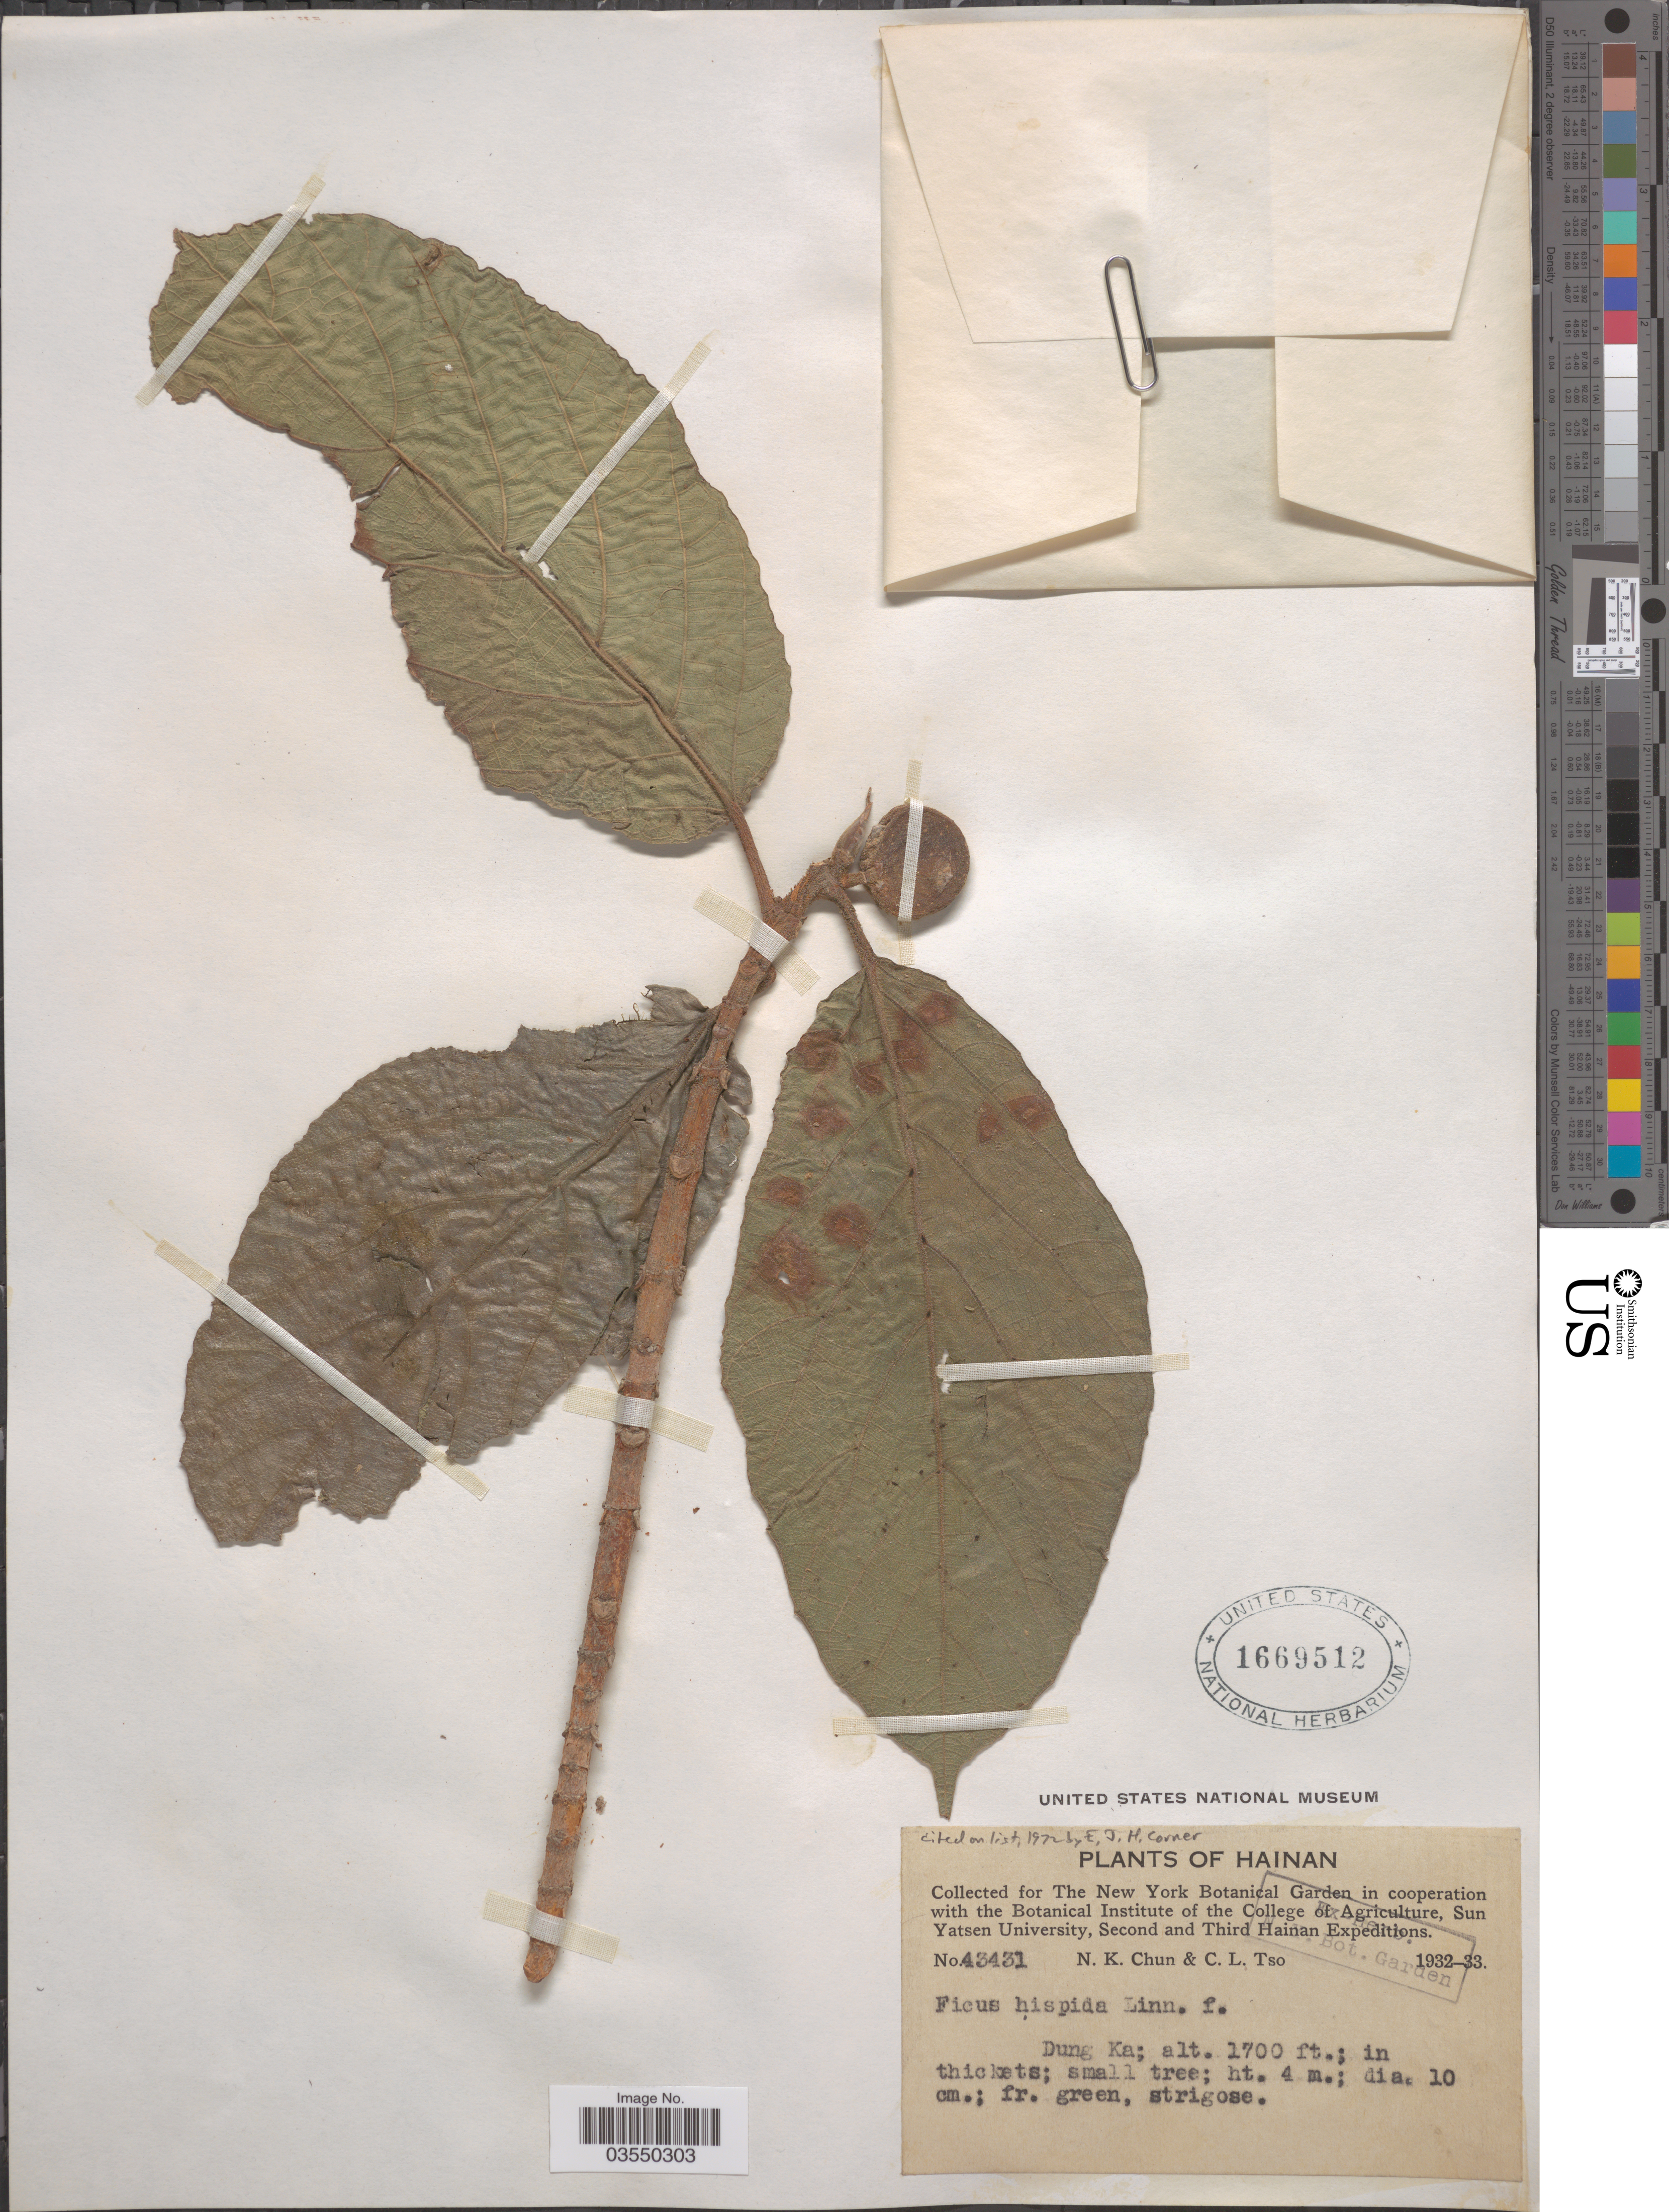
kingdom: Plantae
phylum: Tracheophyta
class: Magnoliopsida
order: Rosales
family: Moraceae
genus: Ficus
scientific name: Ficus hispida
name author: L. f.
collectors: N. K. Chun & C. Tso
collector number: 43431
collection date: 1932/1933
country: China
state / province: Hainan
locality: Dung Ka.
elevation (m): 518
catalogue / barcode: US 1669512